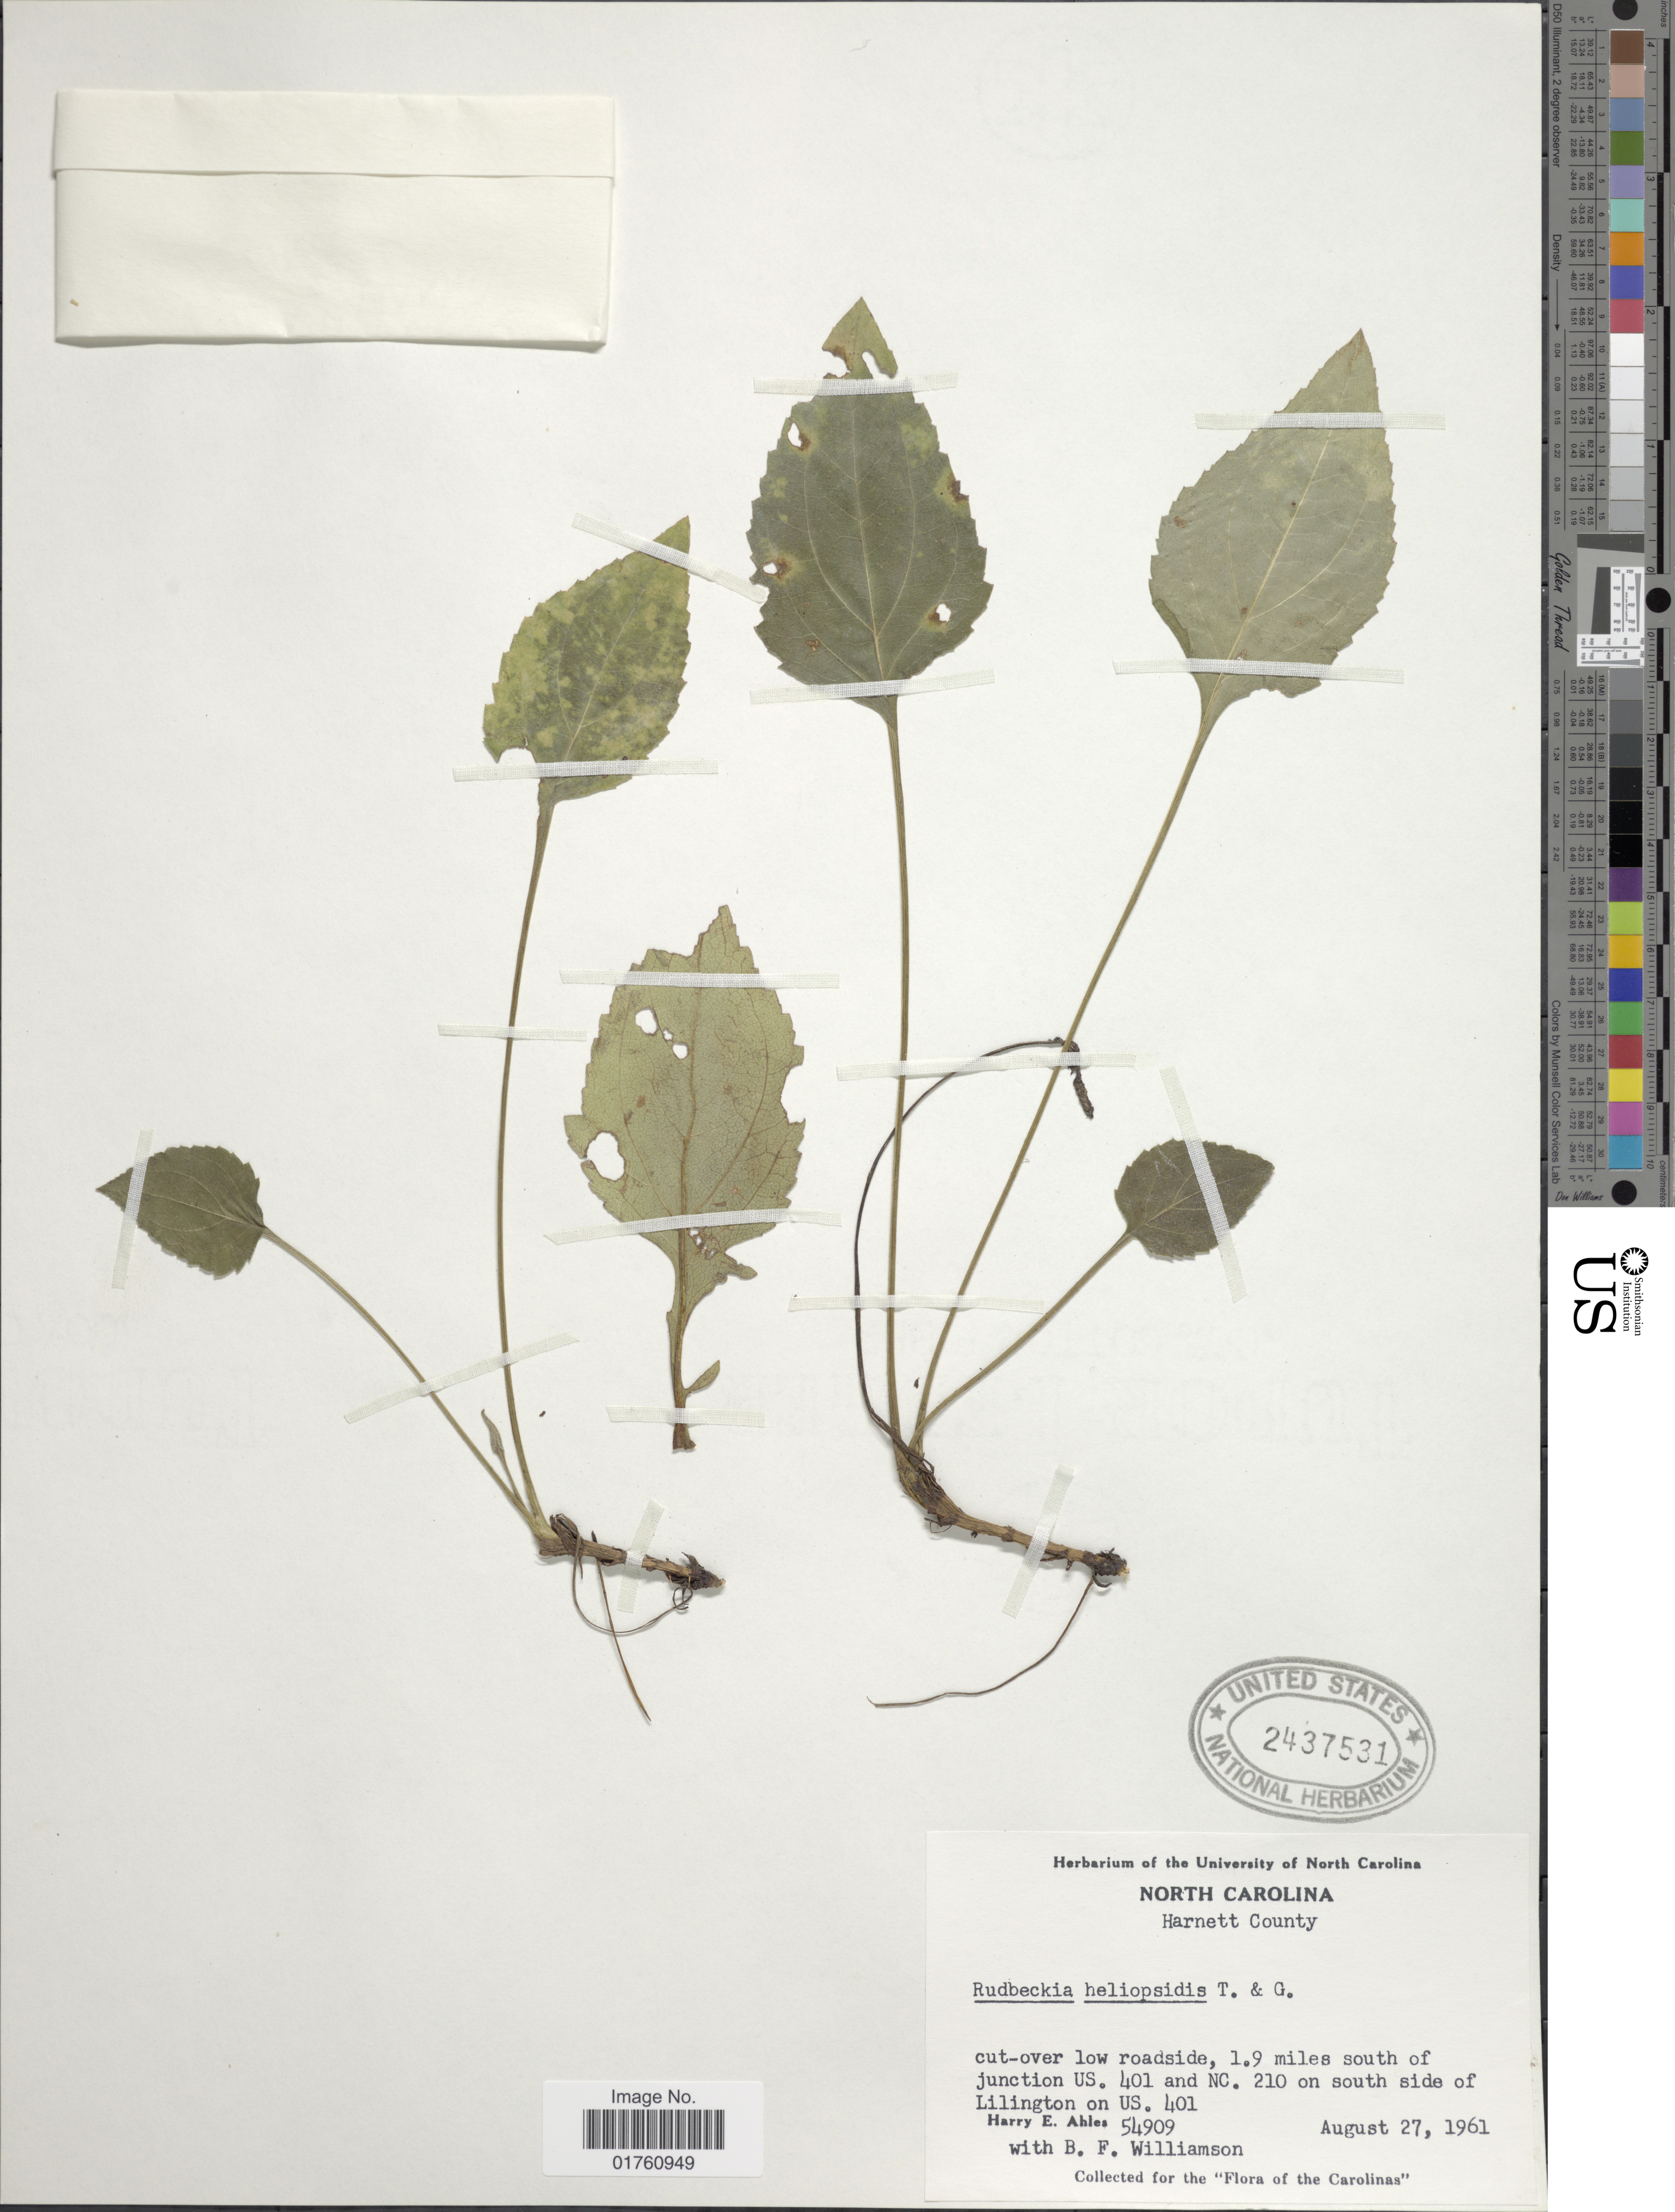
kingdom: Plantae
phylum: Tracheophyta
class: Magnoliopsida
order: Asterales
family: Asteraceae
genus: Rudbeckia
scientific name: Rudbeckia heliopsidis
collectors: H. E. Ahles & B. Williamson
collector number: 54909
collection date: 1961-08-27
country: United States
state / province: North Carolina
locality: Harnett County, cut-over low roadside, 1.9 miles south of junction US. 401 and NC. 210 on south side of Lilington on US. 401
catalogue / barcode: US 2437531